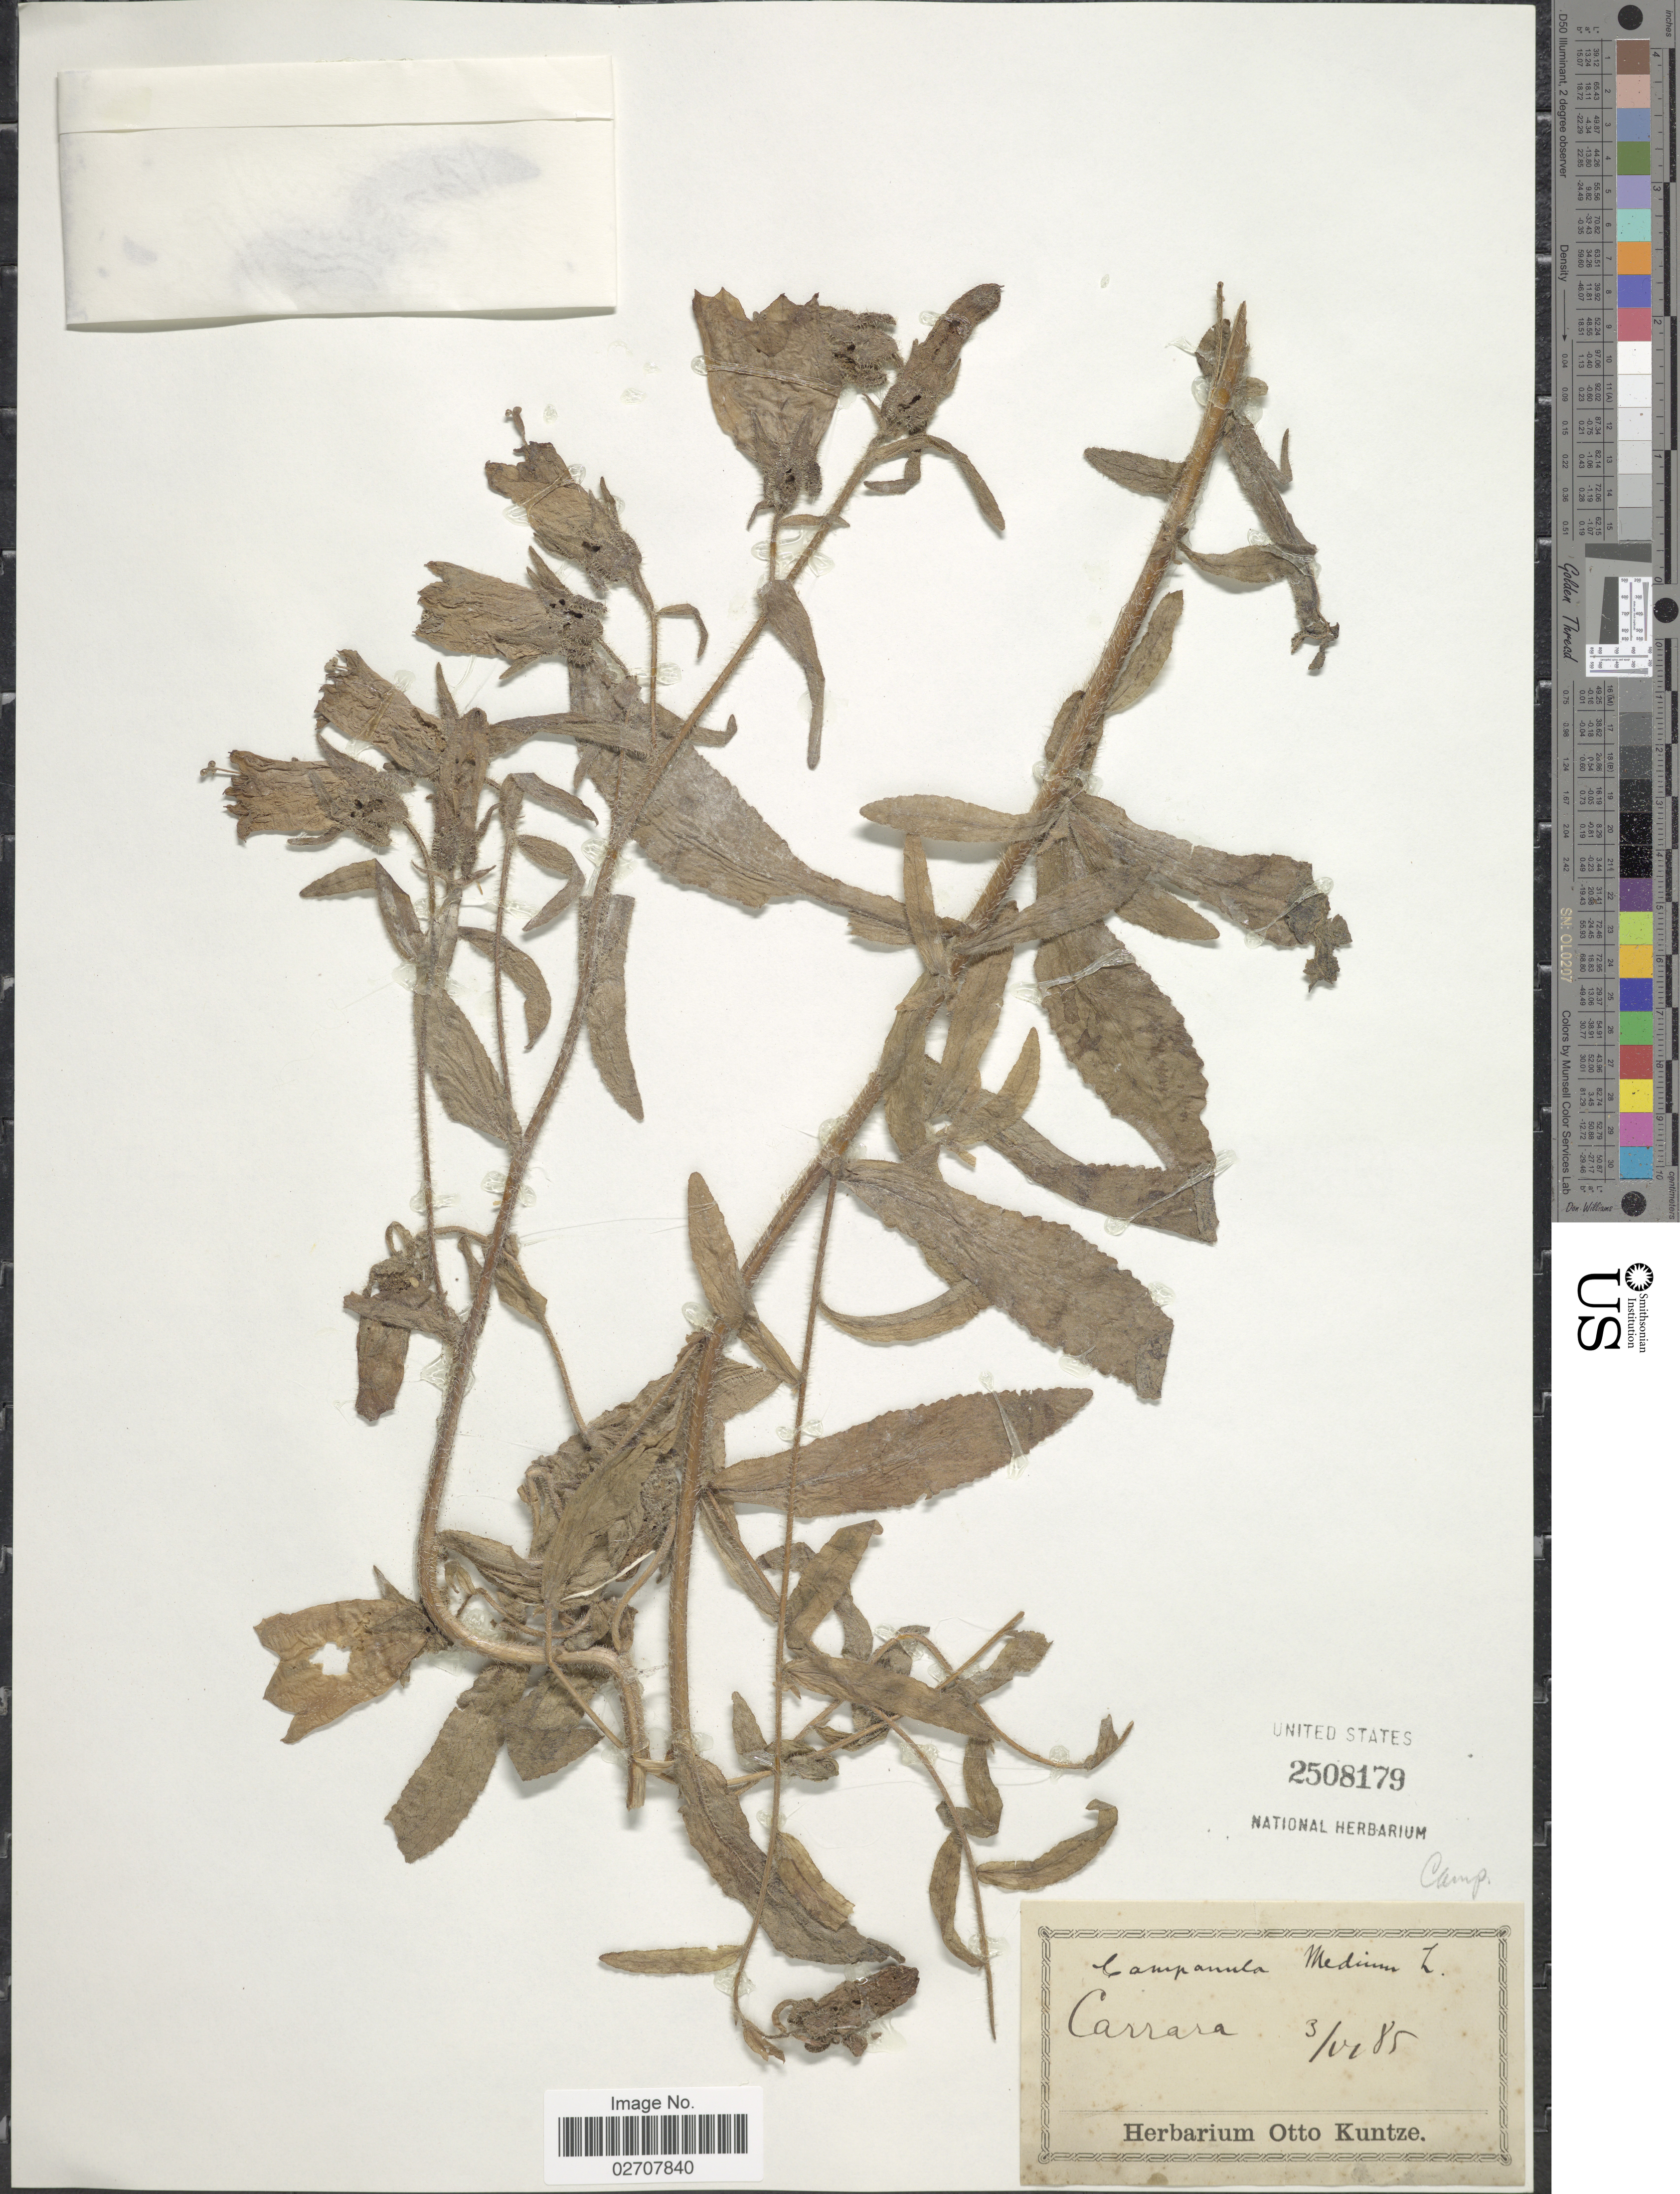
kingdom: Plantae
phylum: Tracheophyta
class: Magnoliopsida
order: Asterales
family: Campanulaceae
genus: Campanula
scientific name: Campanula medium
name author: L.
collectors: ex herb. Otto Kuntze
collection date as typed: Transcribed d/m/y: 3/6/85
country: Italy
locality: Carrara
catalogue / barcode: US 2508179